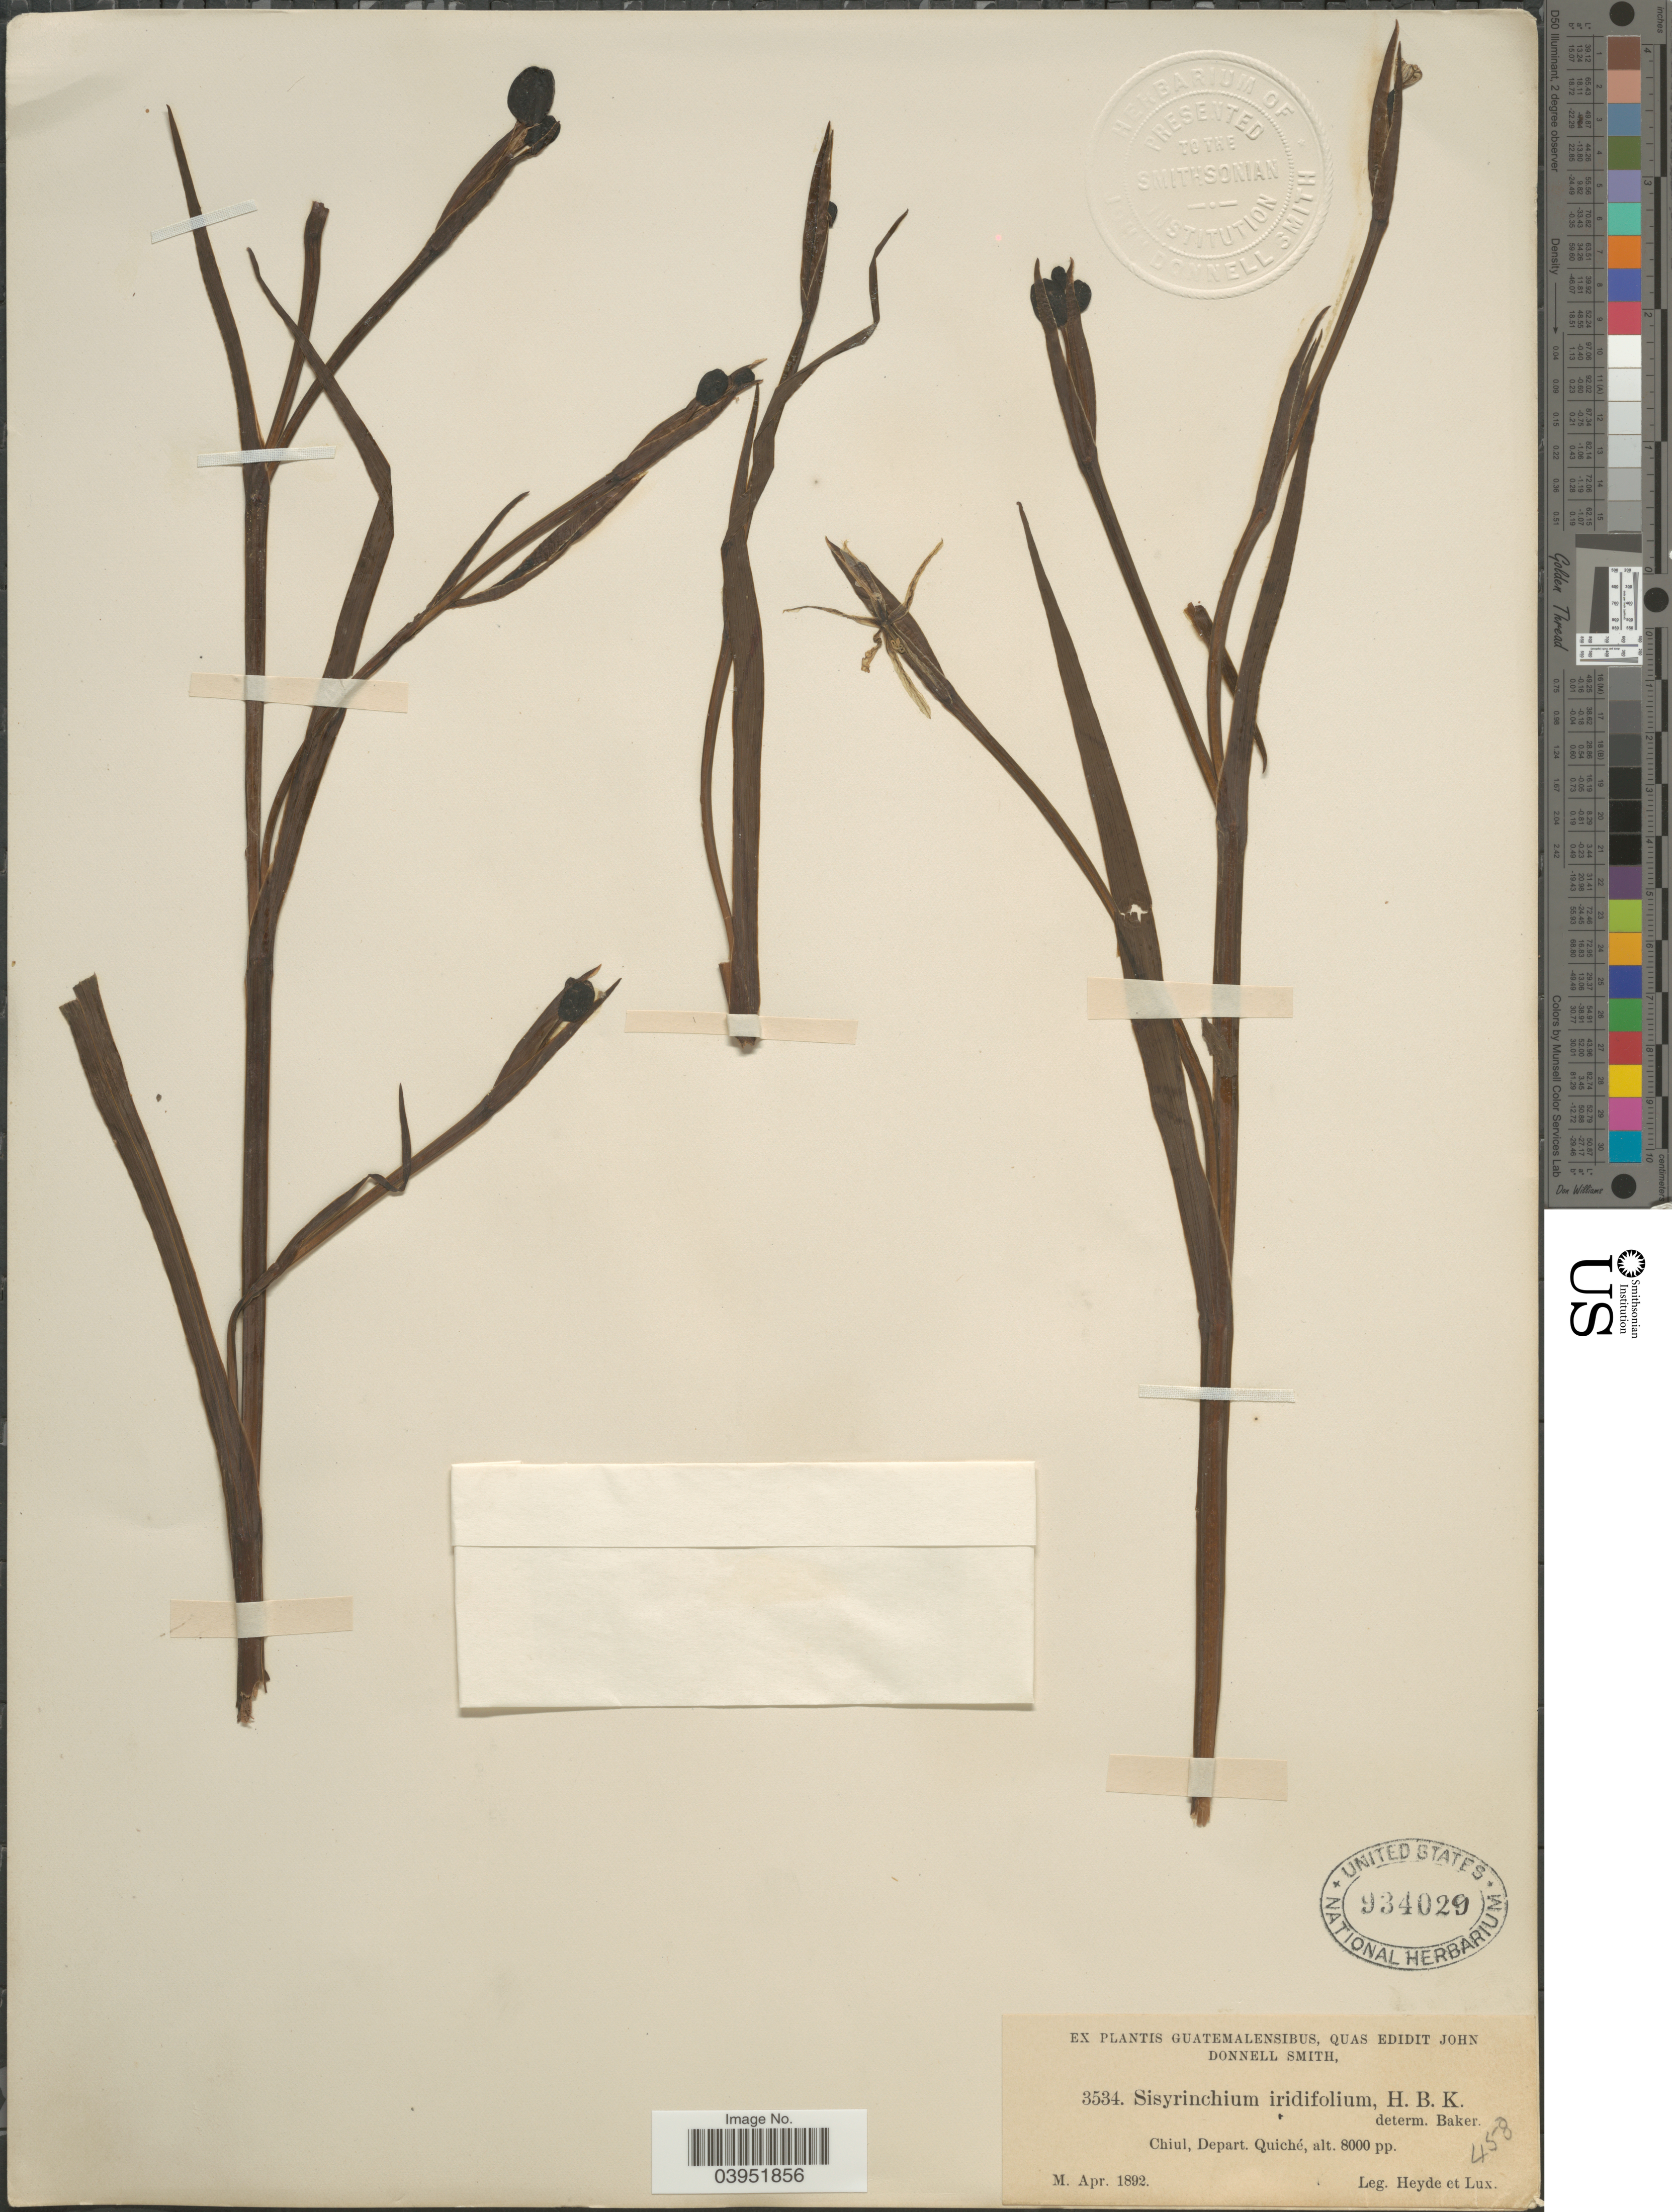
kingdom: Plantae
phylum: Tracheophyta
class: Liliopsida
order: Asparagales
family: Iridaceae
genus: Sisyrinchium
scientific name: Sisyrinchium sp.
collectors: Heyde & Lux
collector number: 3534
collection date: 1892-04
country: Guatemala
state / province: El Quiche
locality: Chiul, Depart. Quiché.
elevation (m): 2438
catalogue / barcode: US 934029